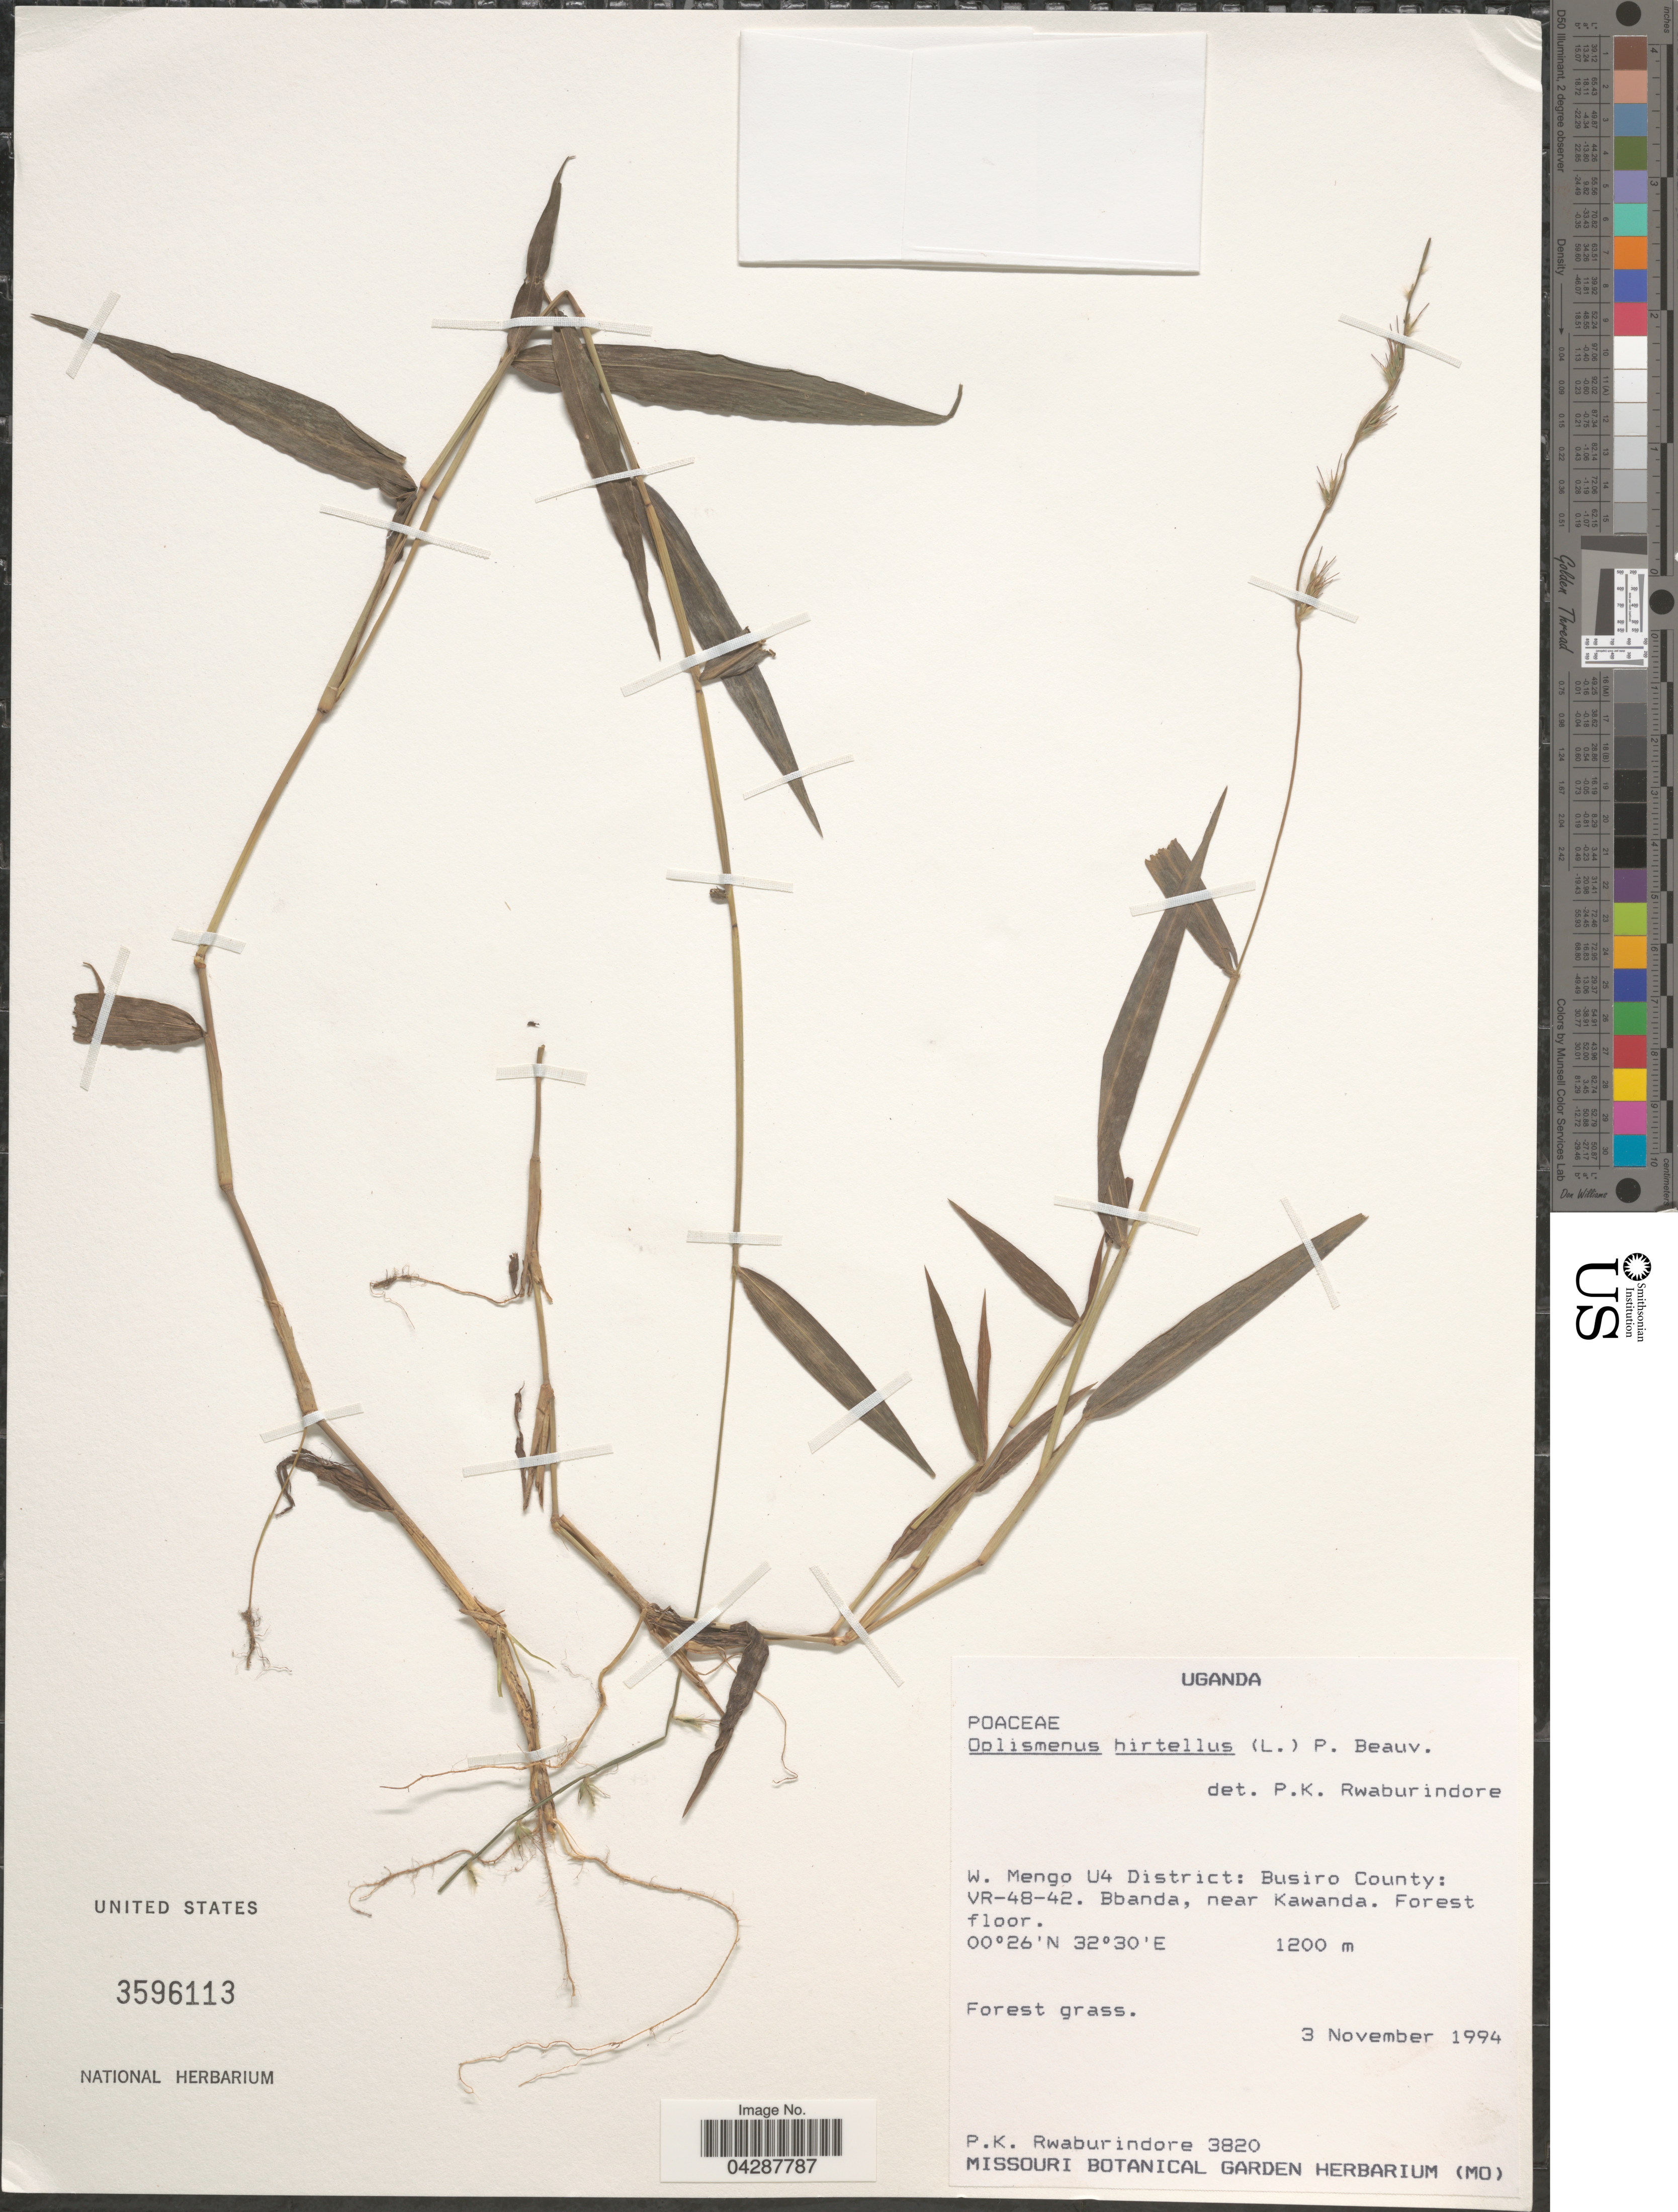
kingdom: Plantae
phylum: Tracheophyta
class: Liliopsida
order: Poales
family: Poaceae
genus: Oplismenus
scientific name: Oplismenus hirtellus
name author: (L.) P. Beauv.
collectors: P. Rwaburindore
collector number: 3820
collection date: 1994-11-03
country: Uganda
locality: W. Mengo U4 District: Busiro County: VR-48-42. Bbanda, near Kawanda.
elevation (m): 1200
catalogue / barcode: US 3596113